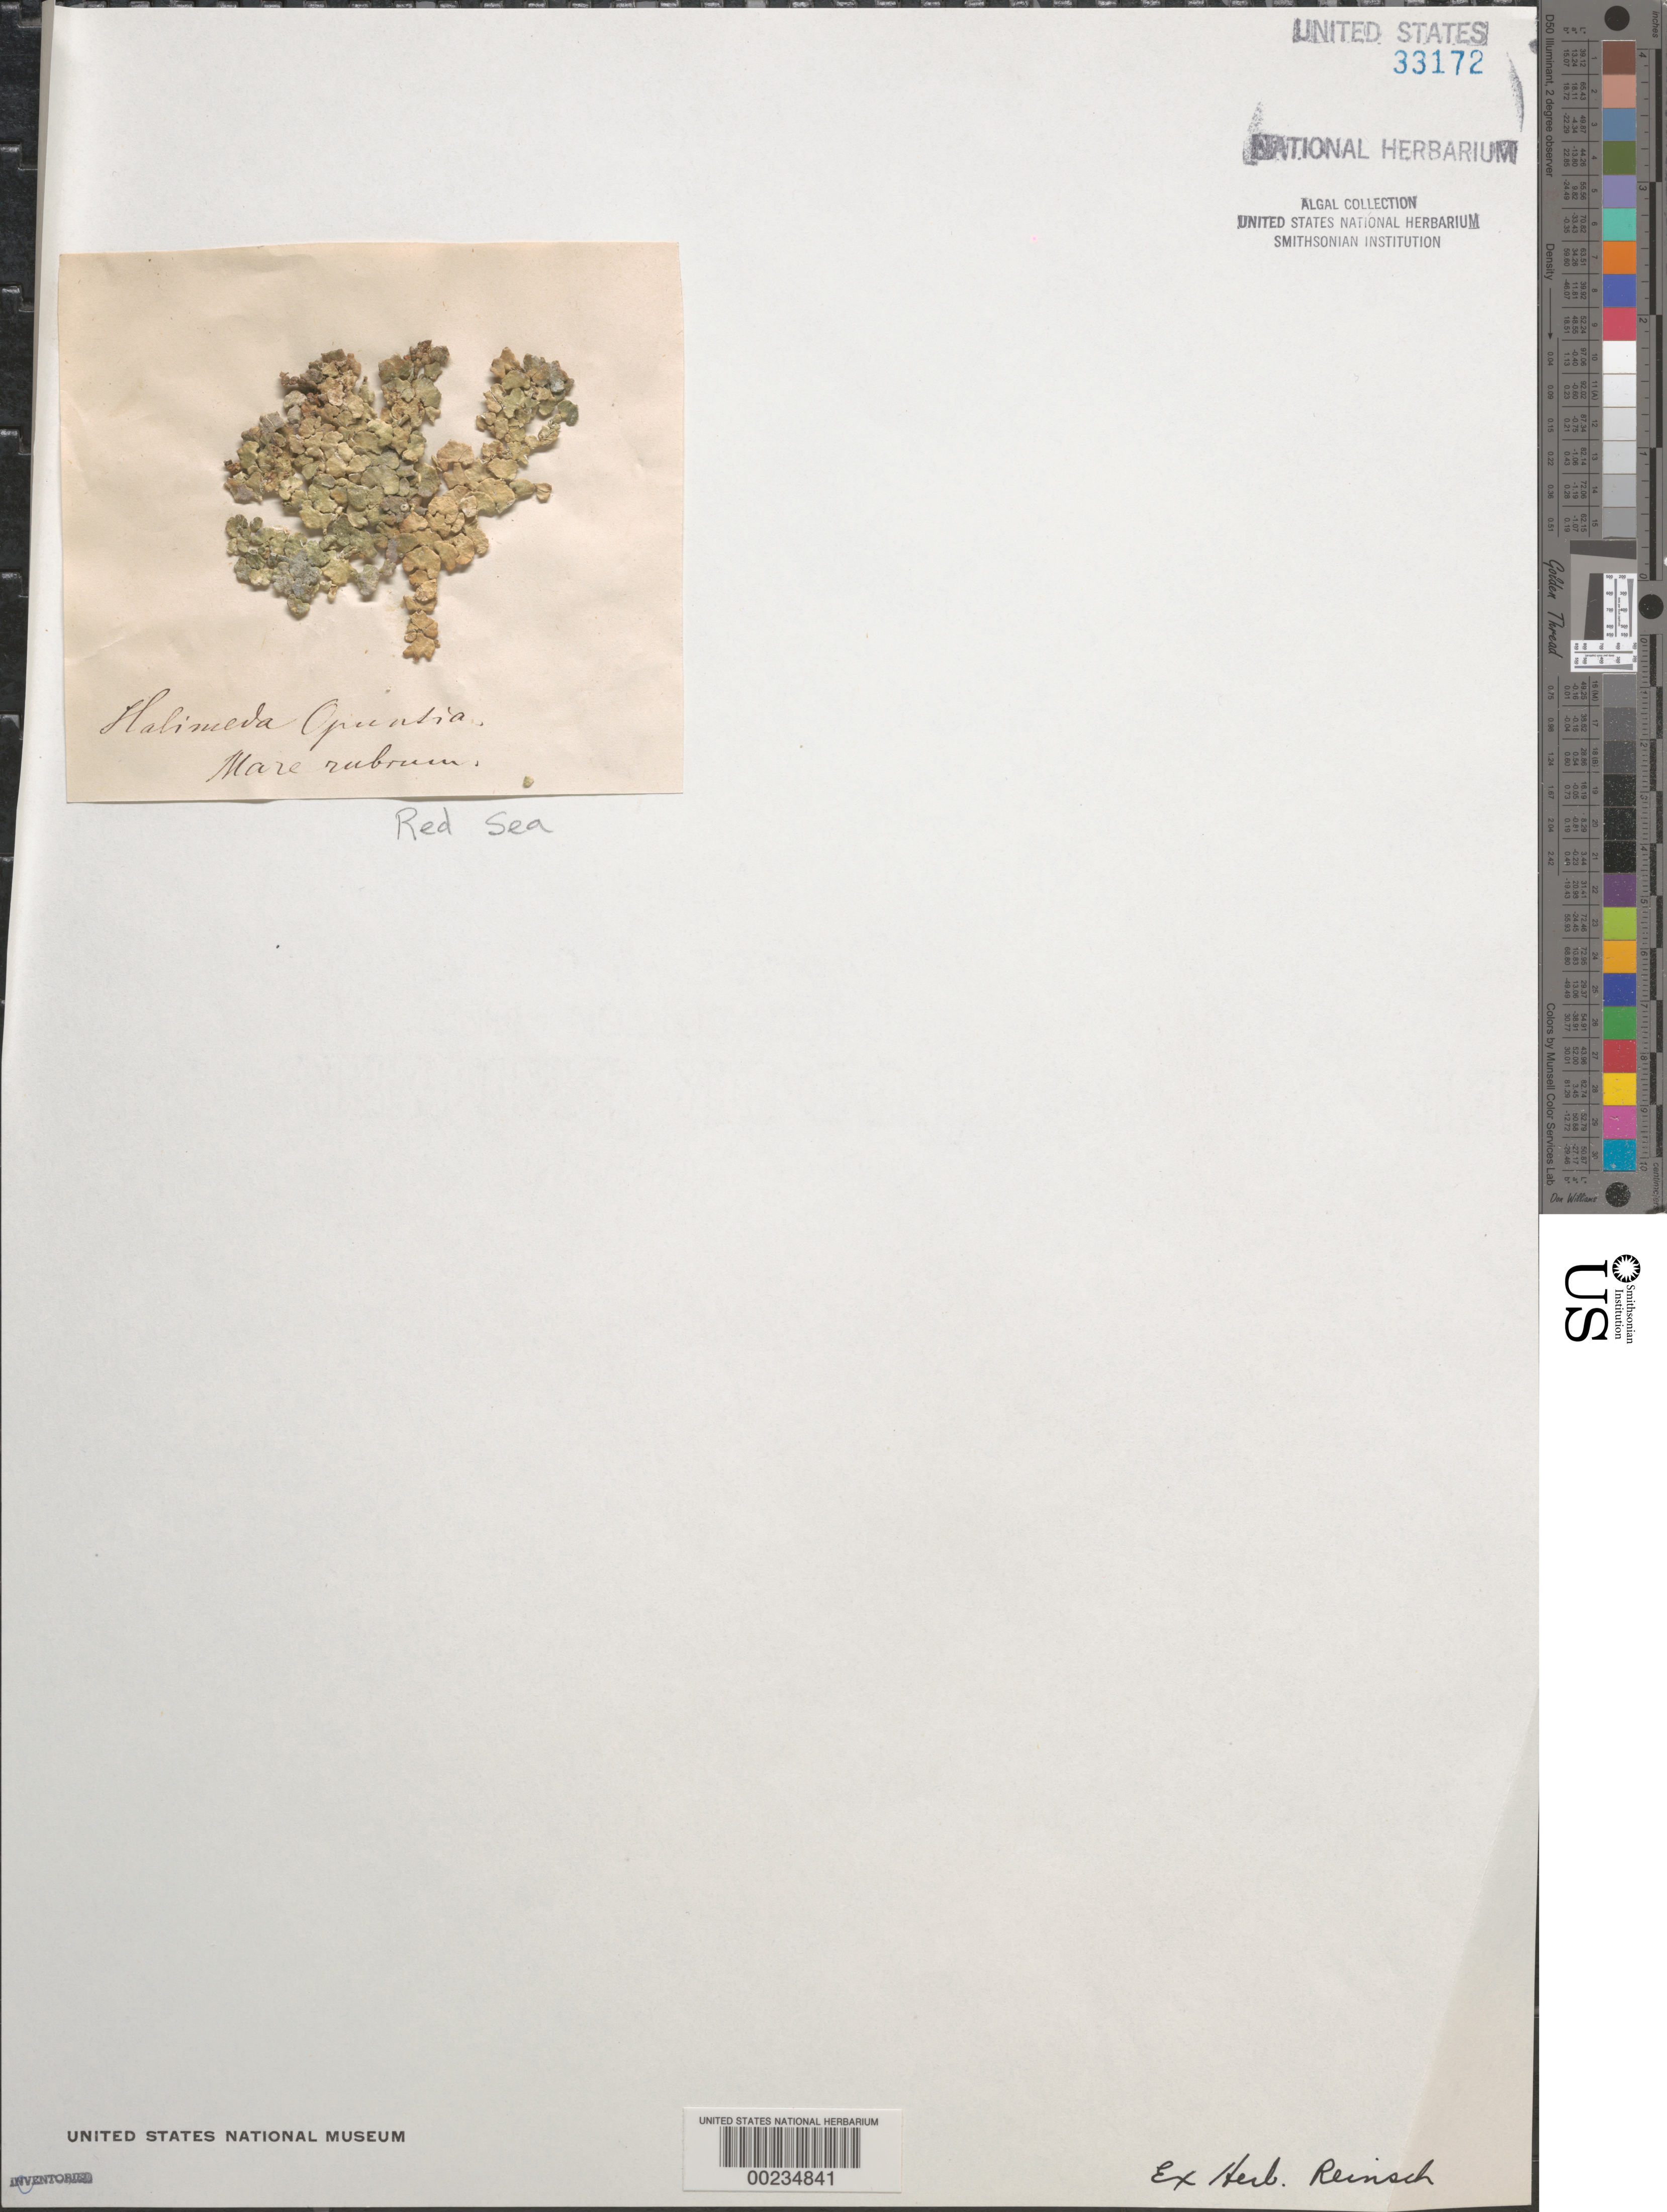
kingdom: Plantae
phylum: Chlorophyta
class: Ulvophyceae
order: Bryopsidales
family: Halimedaceae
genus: Halimeda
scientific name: Halimeda opuntia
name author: (L.) J.V.Lamouroux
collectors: C. Reinsch (herbarium)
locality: Red Sea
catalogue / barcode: US 33172